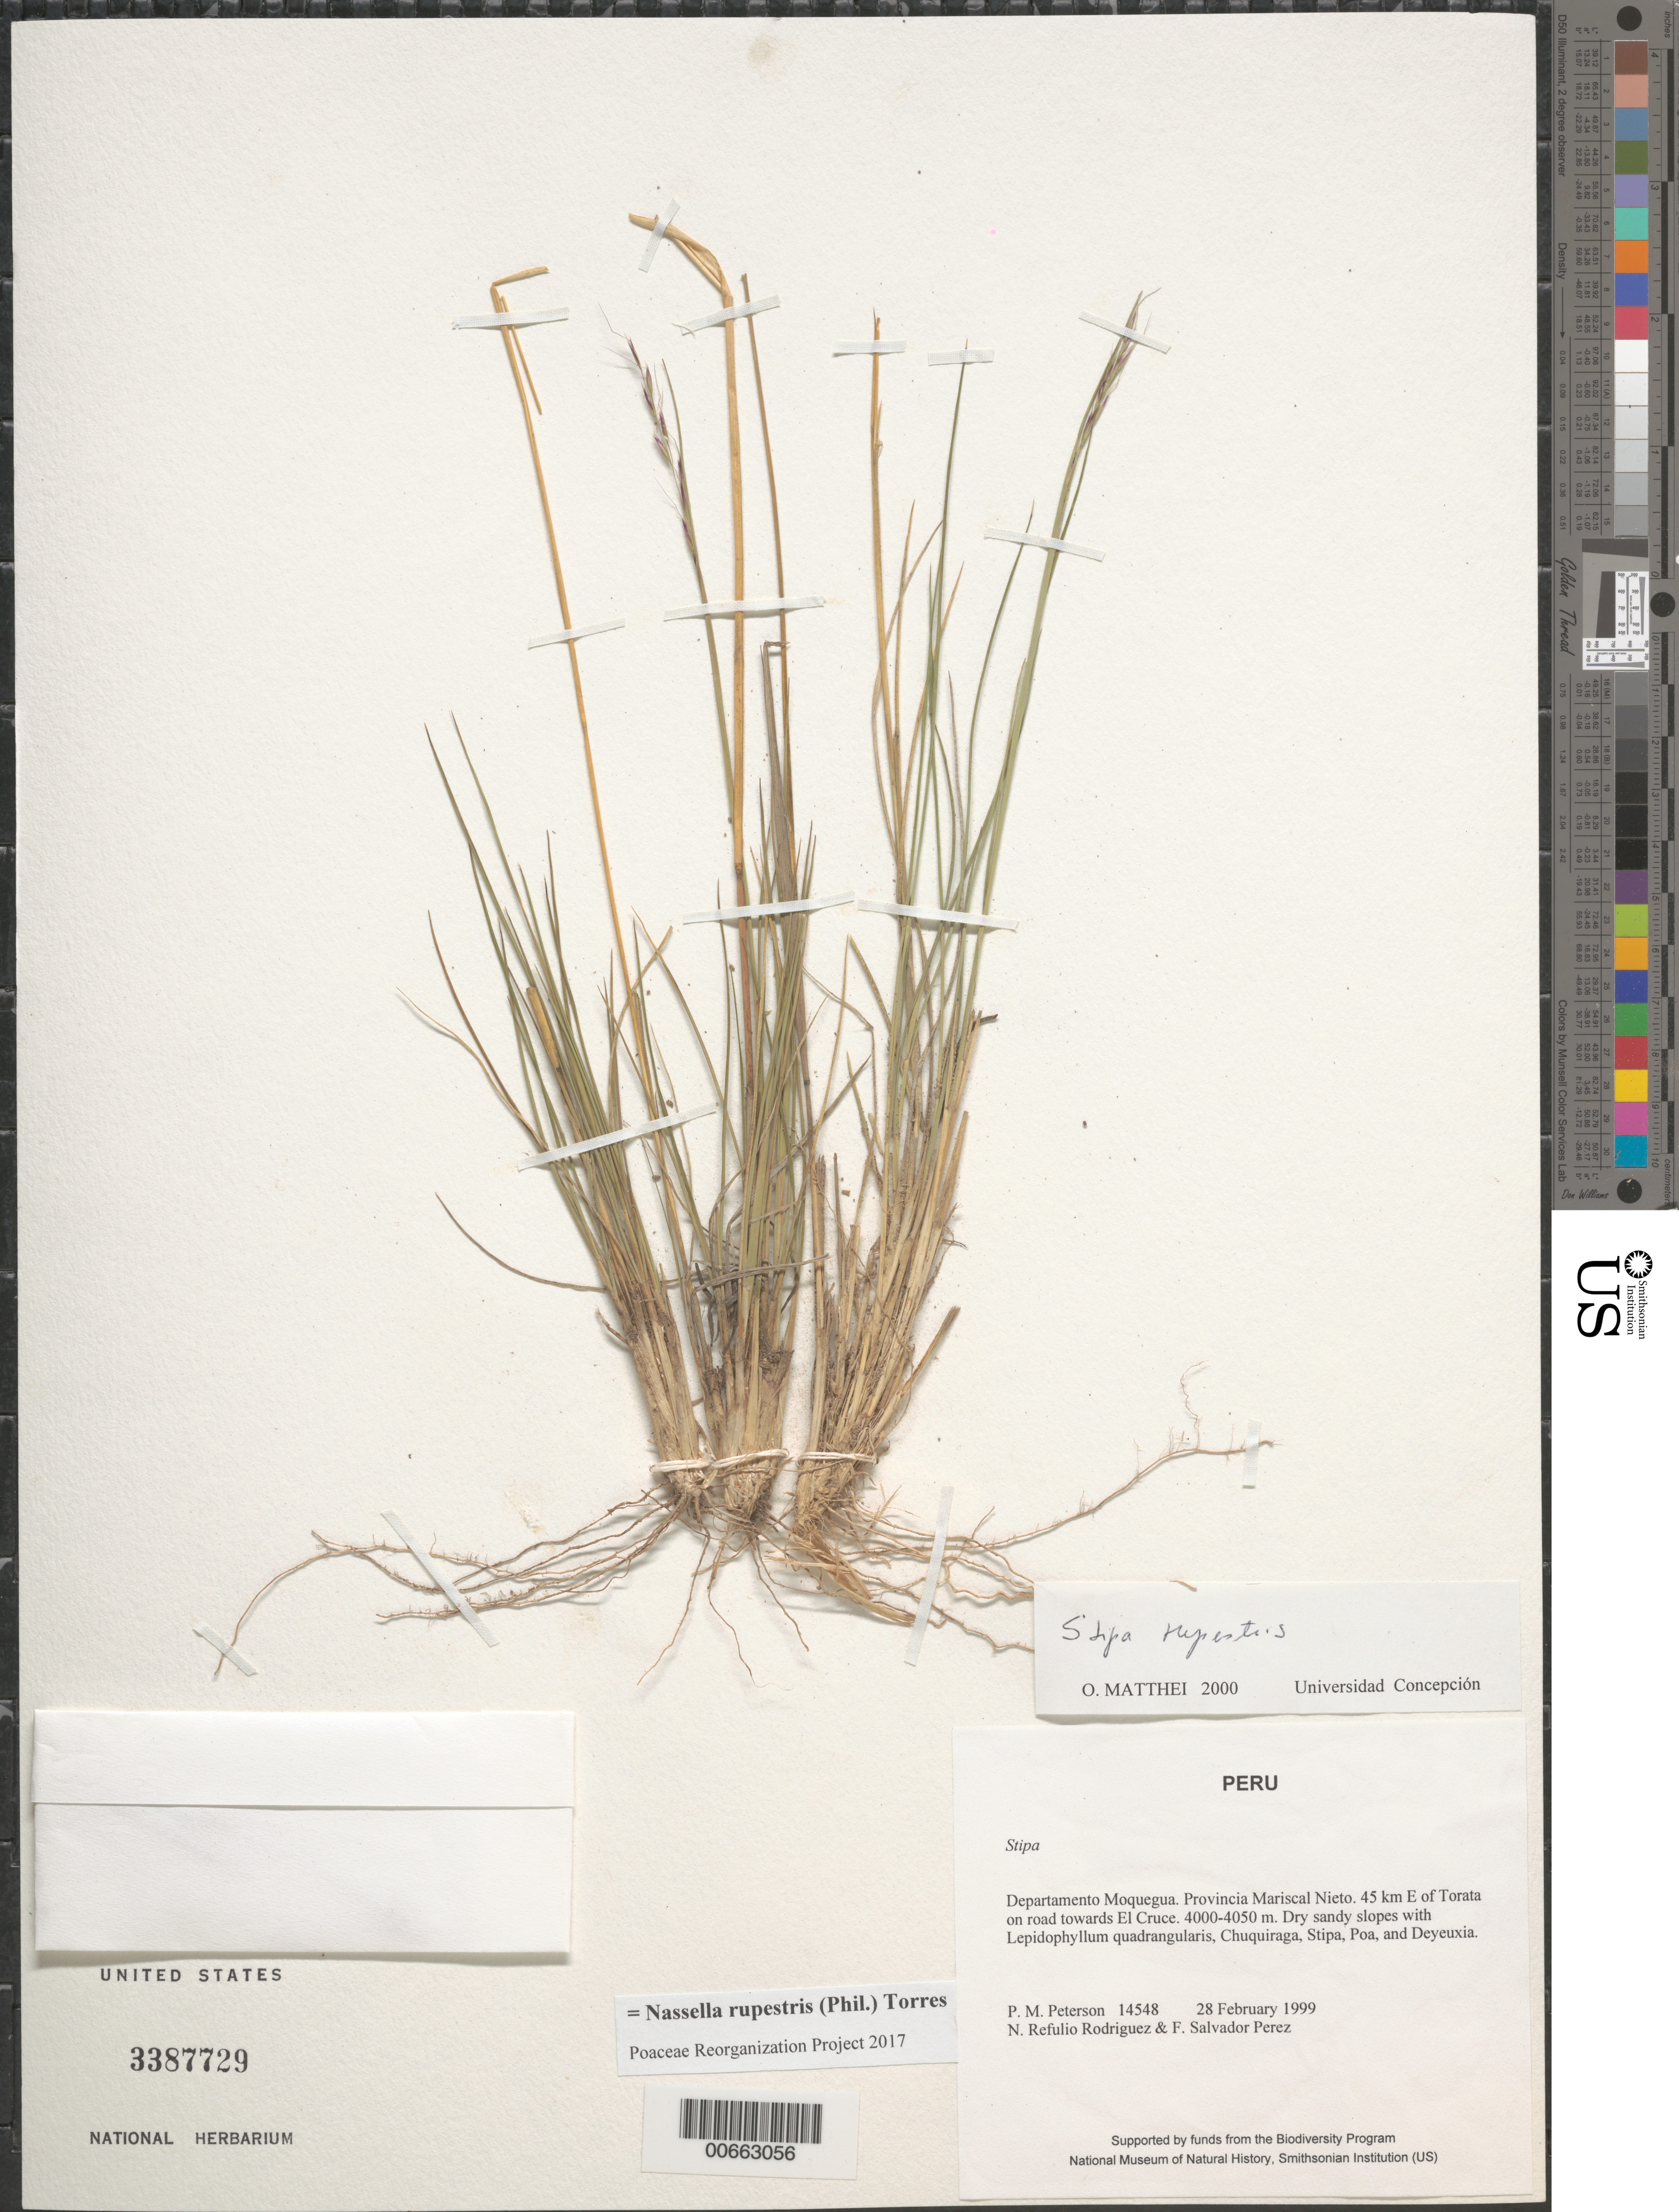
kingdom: Plantae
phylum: Tracheophyta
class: Liliopsida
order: Poales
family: Poaceae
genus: Nassella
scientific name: Nassella rupestris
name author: (Phil.) A.M. Torres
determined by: Poaceae Reorganization Project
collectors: P. M. Peterson, N. Refulio-Rodríguez & F. Salvador Perez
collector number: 14548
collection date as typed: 28 Feb 1999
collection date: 1999-02-28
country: Peru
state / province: Moquegua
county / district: Mariscal Nieto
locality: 45 km E of Torata on road towards El Cruce.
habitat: Dry sandy slopes with Lepidophyllum quadrangularis, Chuquiraga, Stipa, Poa and Deyeuxia.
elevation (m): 4000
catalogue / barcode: US 3387729